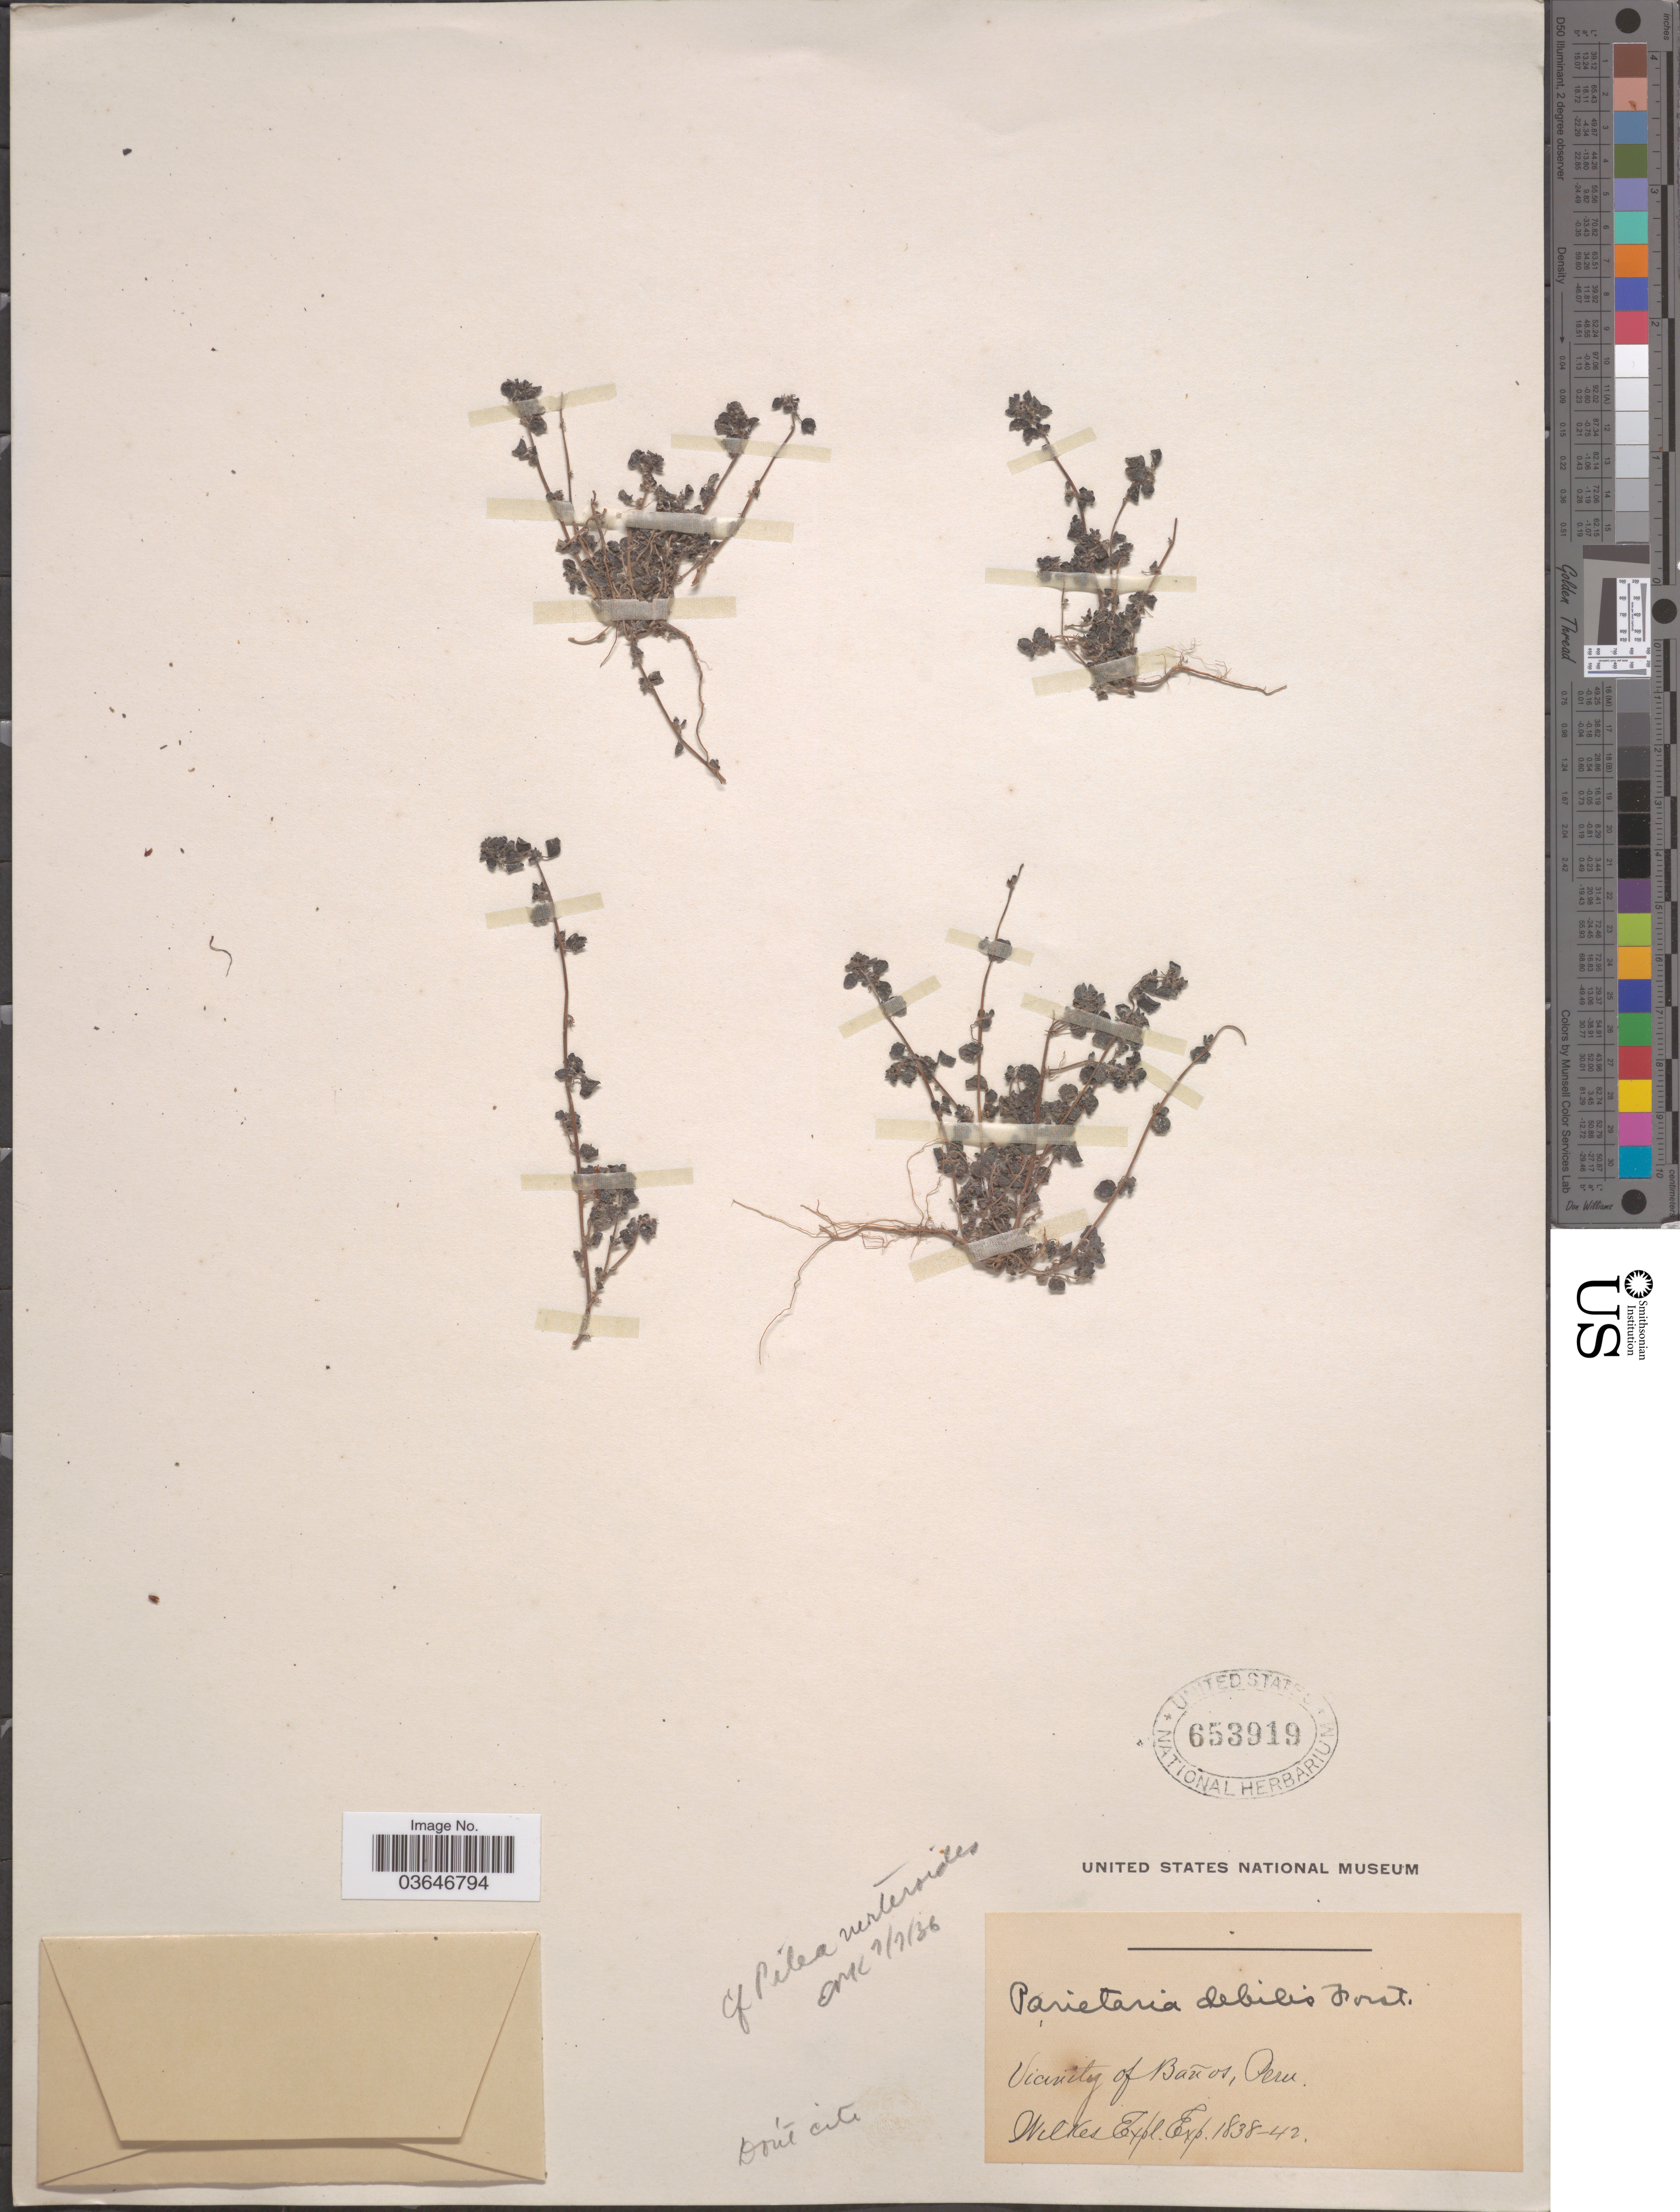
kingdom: Plantae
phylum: Tracheophyta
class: Magnoliopsida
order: Rosales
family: Urticaceae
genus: Parietaria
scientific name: Parietaria debilis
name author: G. Forst.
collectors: Wilkes Explor. Exped.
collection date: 1838/1842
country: Peru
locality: Vicinity of Baños.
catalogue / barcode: US 653919